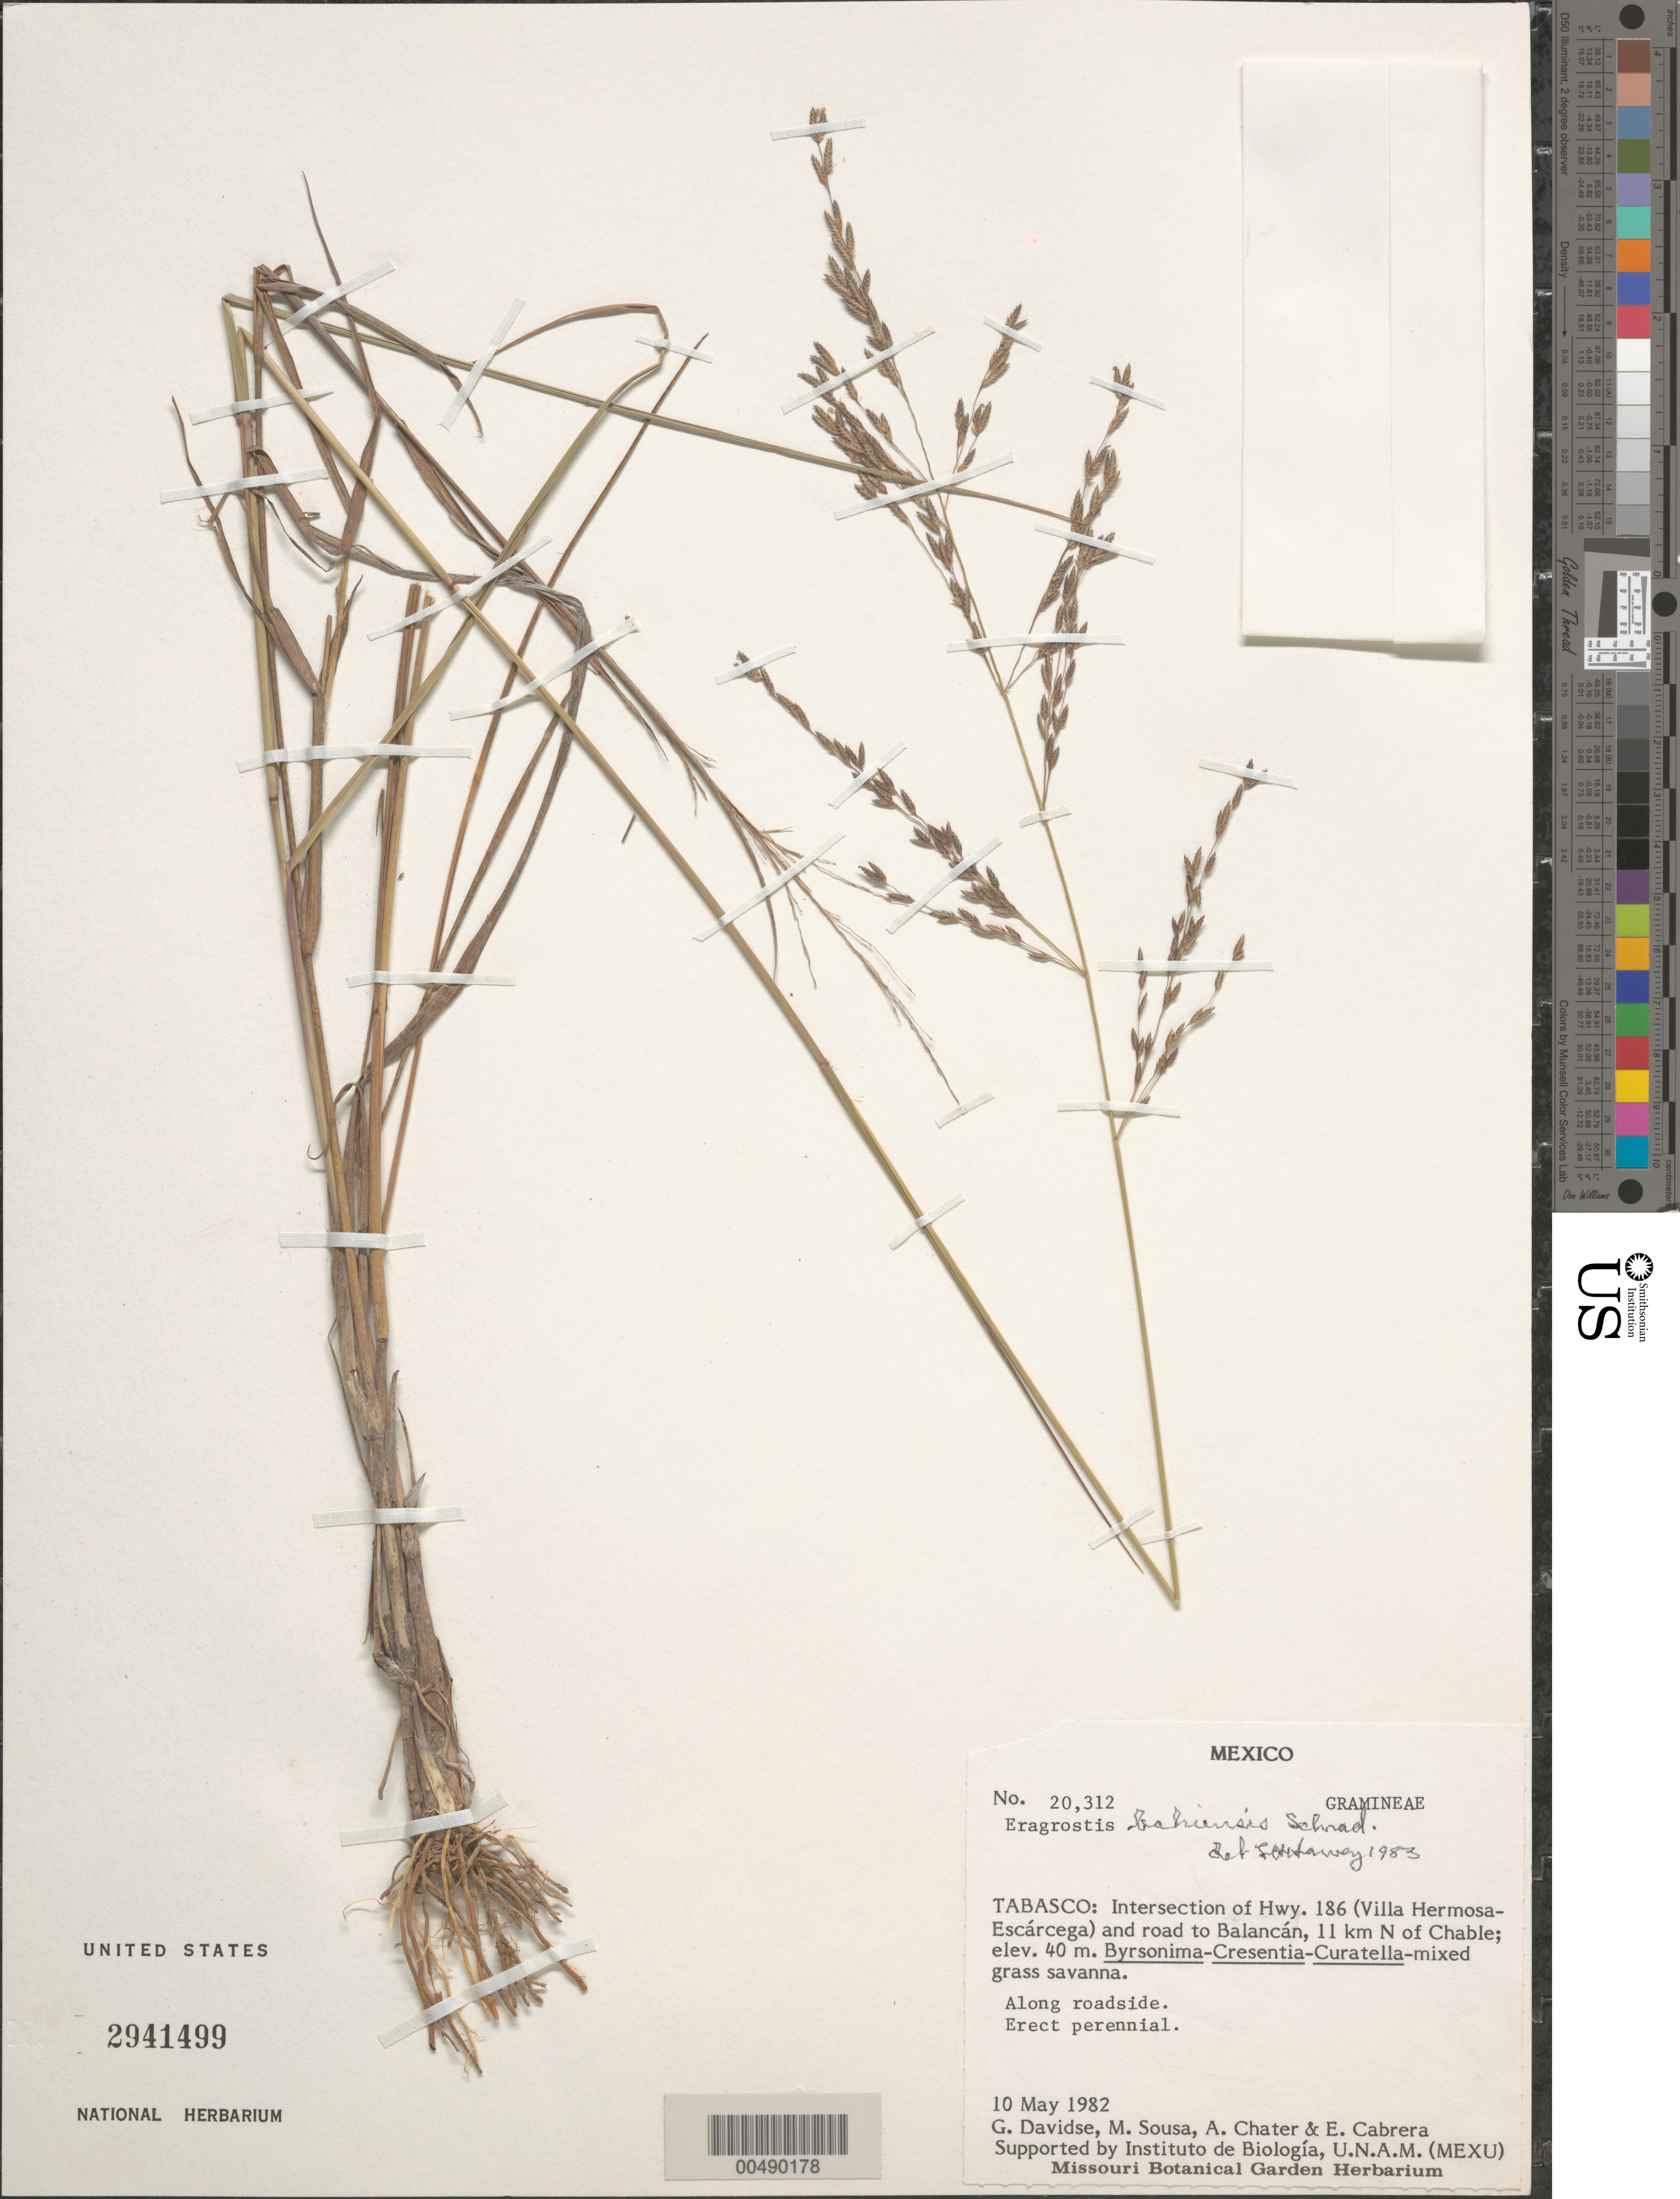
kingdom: Plantae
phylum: Tracheophyta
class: Liliopsida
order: Poales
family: Poaceae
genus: Eragrostis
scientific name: Eragrostis bahiensis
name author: Schrad. ex Schult.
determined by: Harvey, L. H.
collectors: G. Davidse, M. Sousa S., A. O. Chater & E. Cabrera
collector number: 20312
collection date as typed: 10 May 1982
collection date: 1982-05-10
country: Mexico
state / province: Tabasco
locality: Intersection of Hwy 186 (Villa Hermosa-Escárcega) and rd to Balancán, 11 km N of Chable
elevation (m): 40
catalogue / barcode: US 2941499